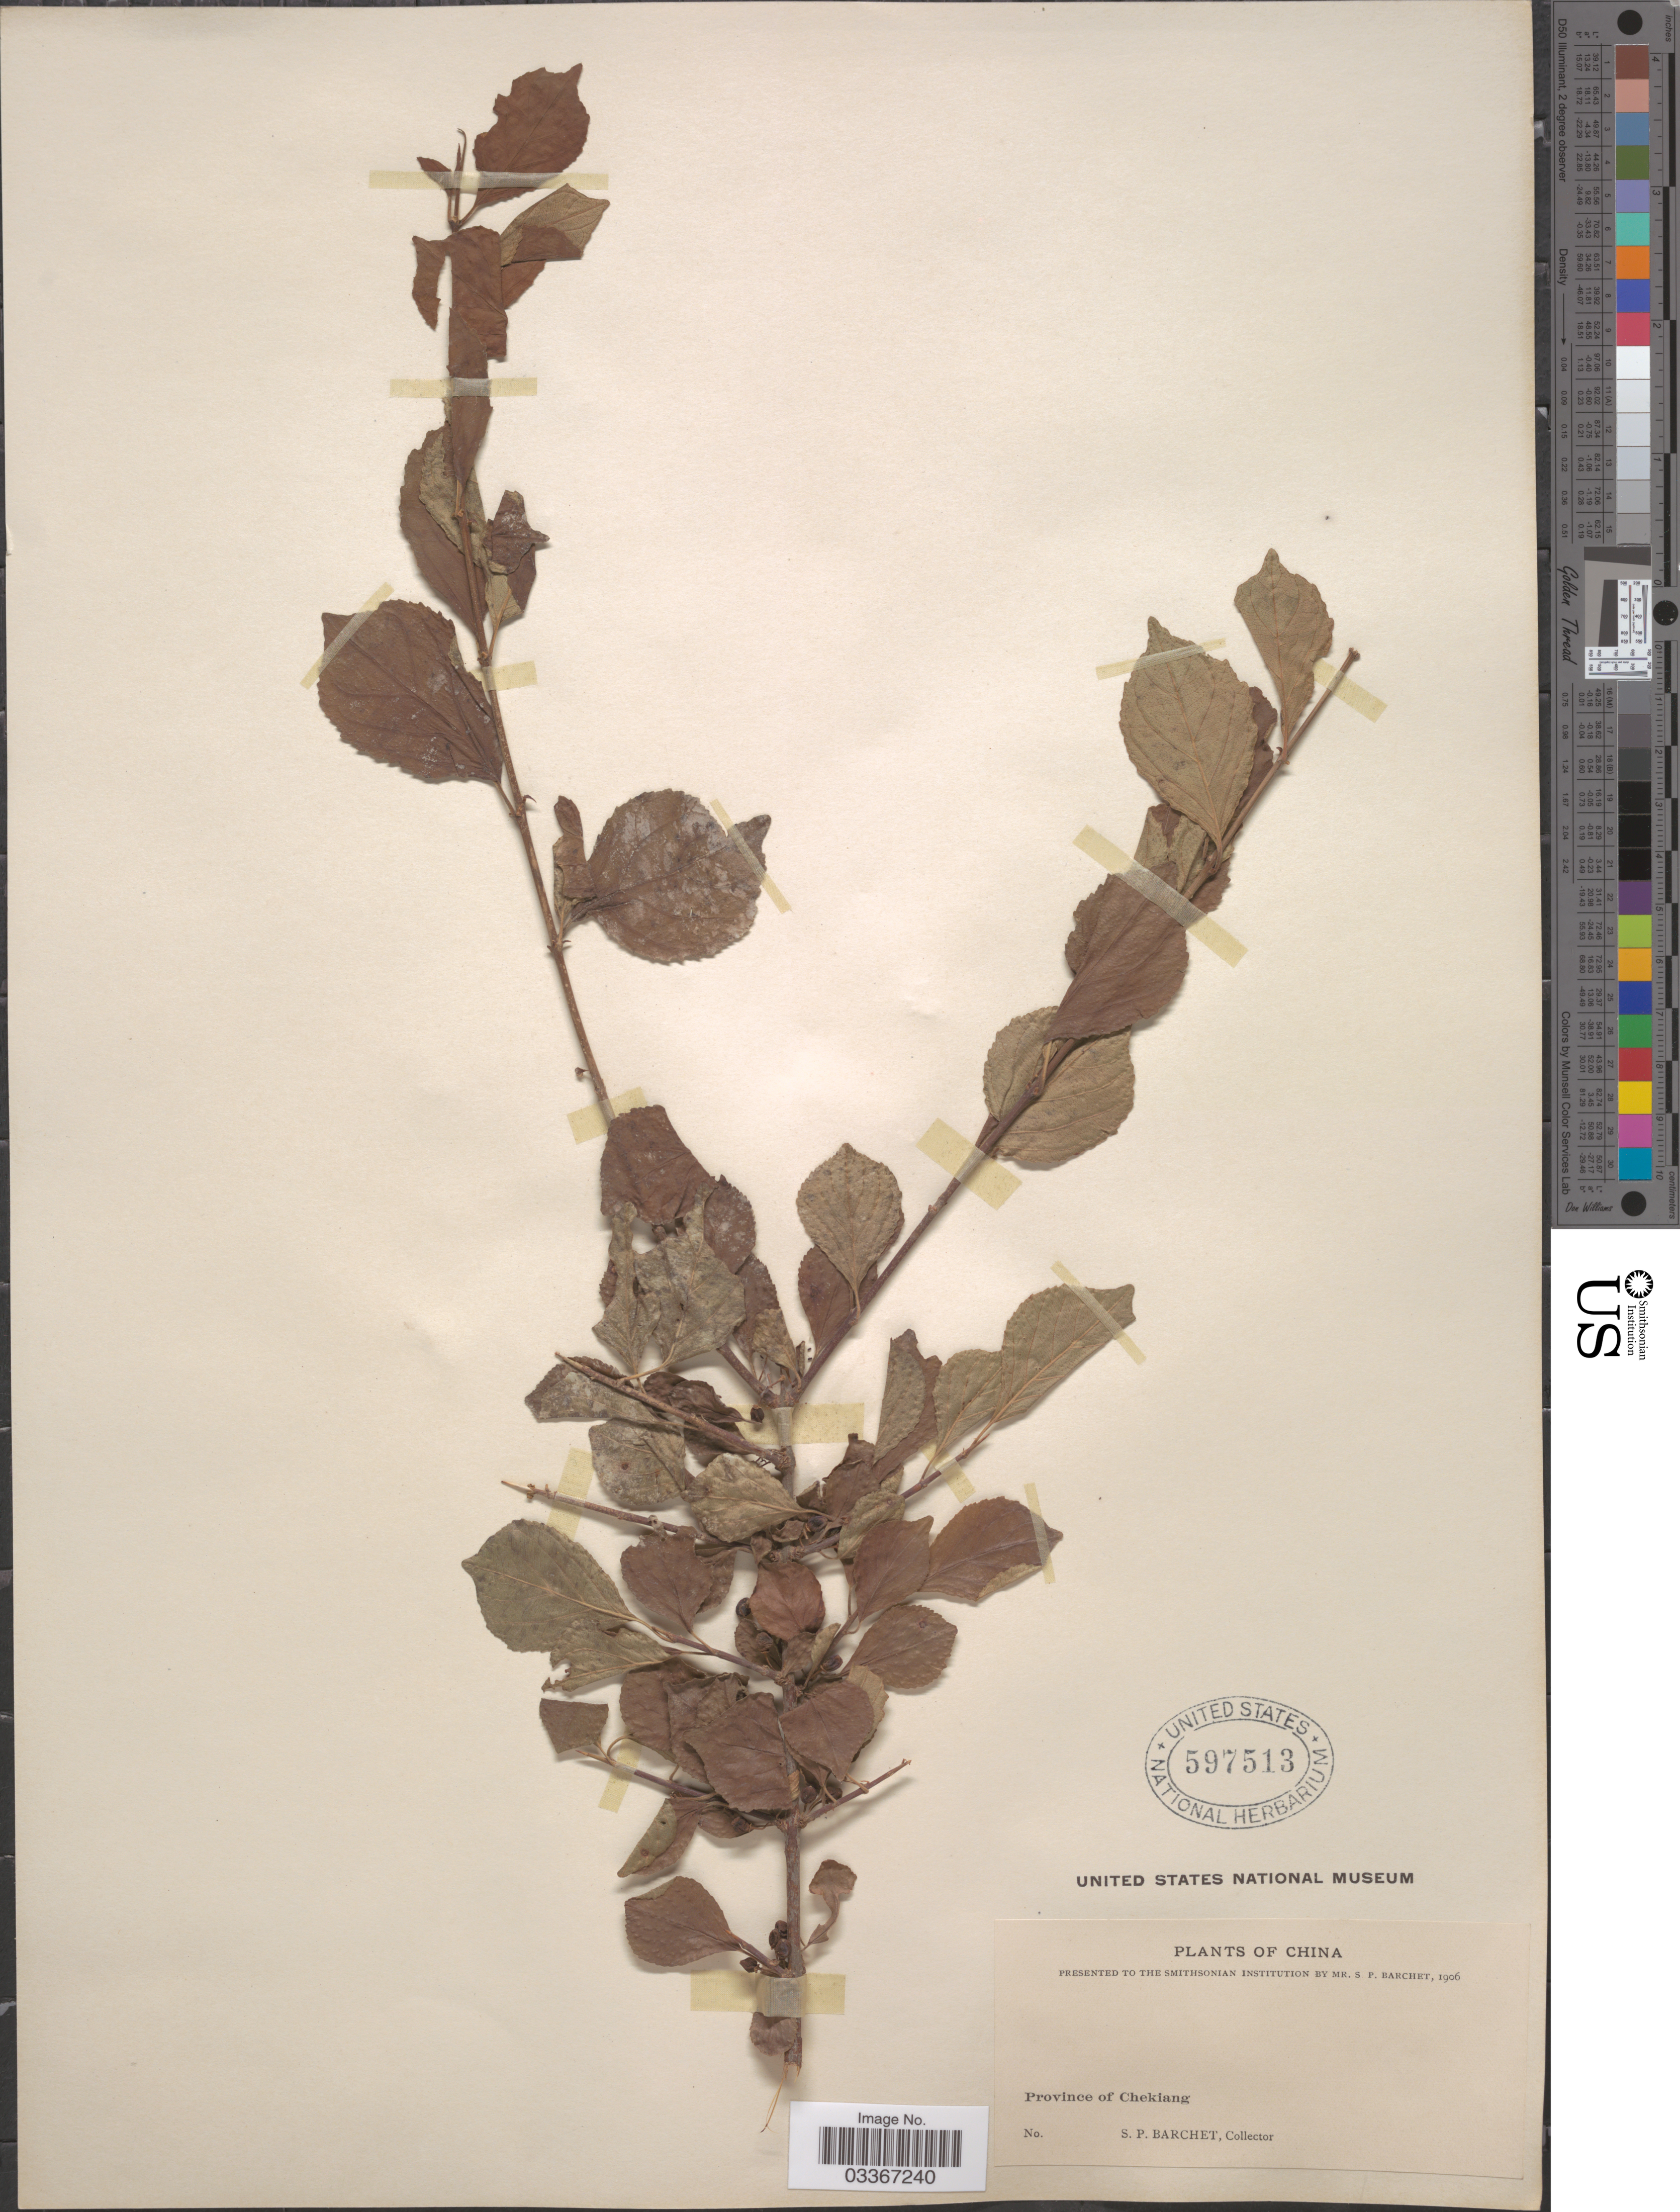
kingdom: Plantae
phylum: Tracheophyta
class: Magnoliopsida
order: Rosales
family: Rhamnaceae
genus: Rhamnus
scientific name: Rhamnus sp.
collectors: S. P. Barchet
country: China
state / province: Zhejiang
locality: Province of Chekiang.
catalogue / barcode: US 597513